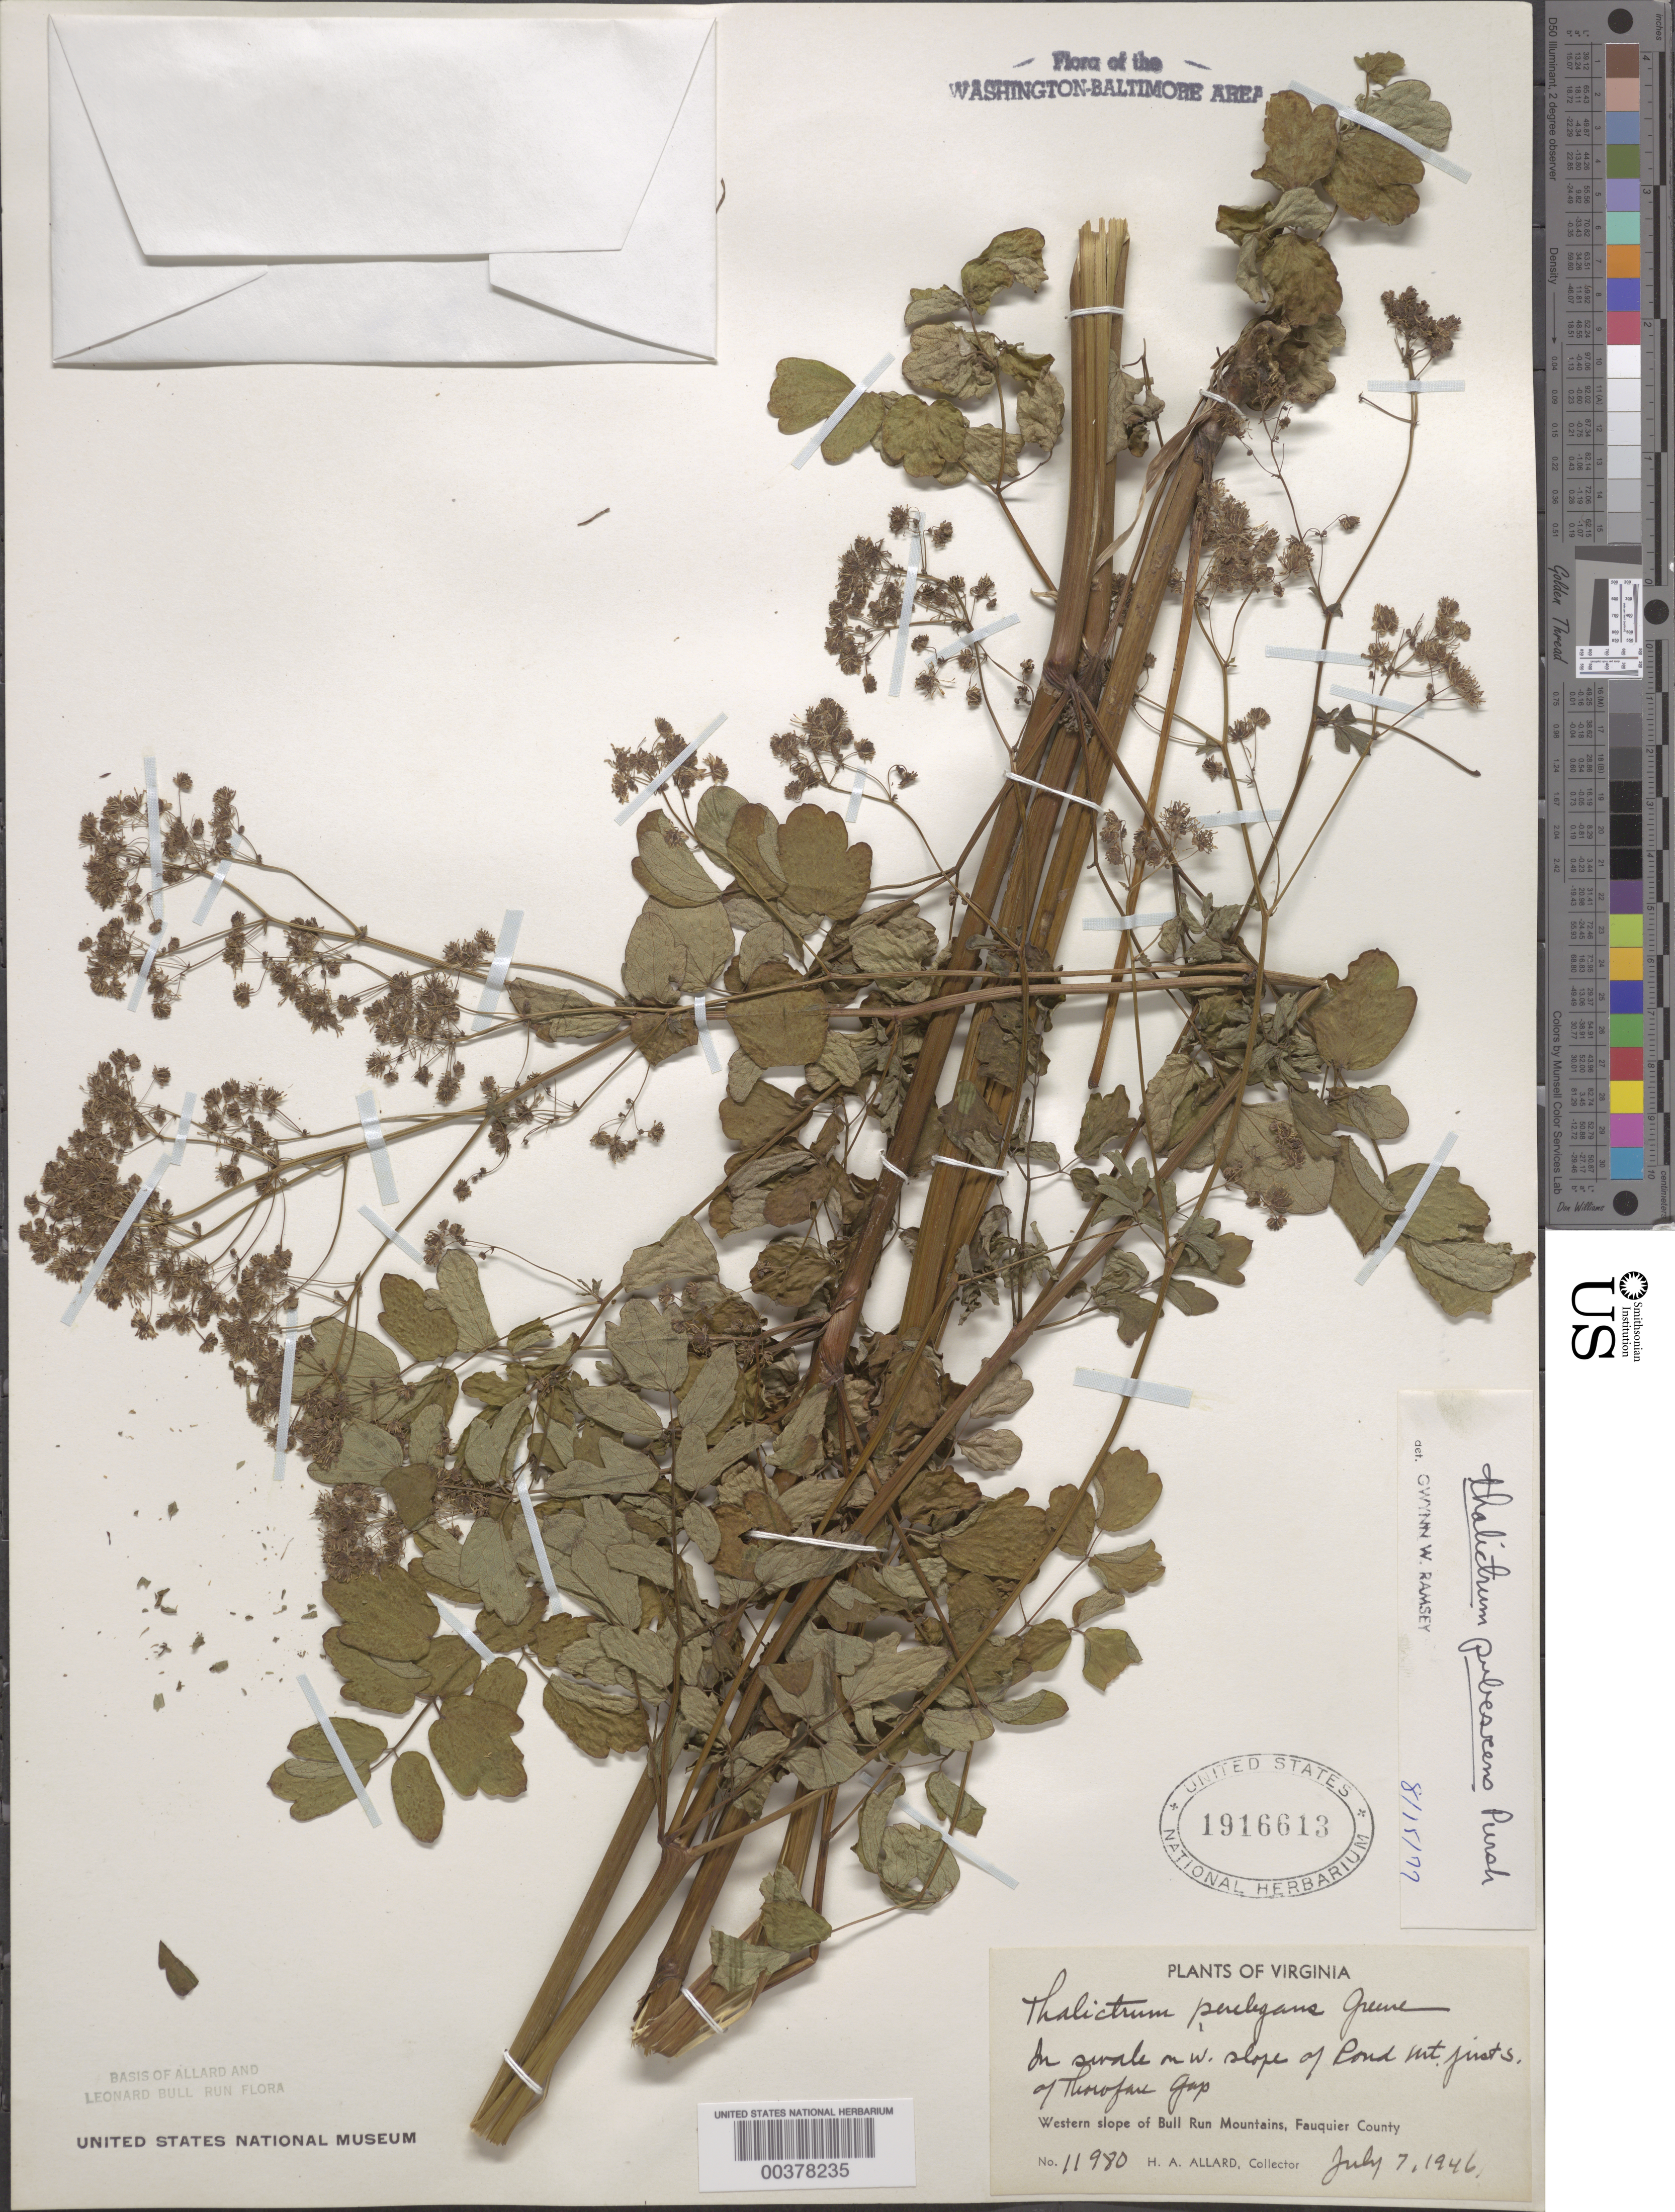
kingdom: Plantae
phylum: Tracheophyta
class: Magnoliopsida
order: Ranunculales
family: Ranunculaceae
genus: Thalictrum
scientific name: Thalictrum pubescens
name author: Pursh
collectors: H. A. Allard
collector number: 11980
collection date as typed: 07 Jul 1946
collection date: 1946-07-07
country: United States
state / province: Virginia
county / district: Fauquier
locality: South of Thorofare Gap, western slope of Bull Run Mountains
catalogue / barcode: US 1916613